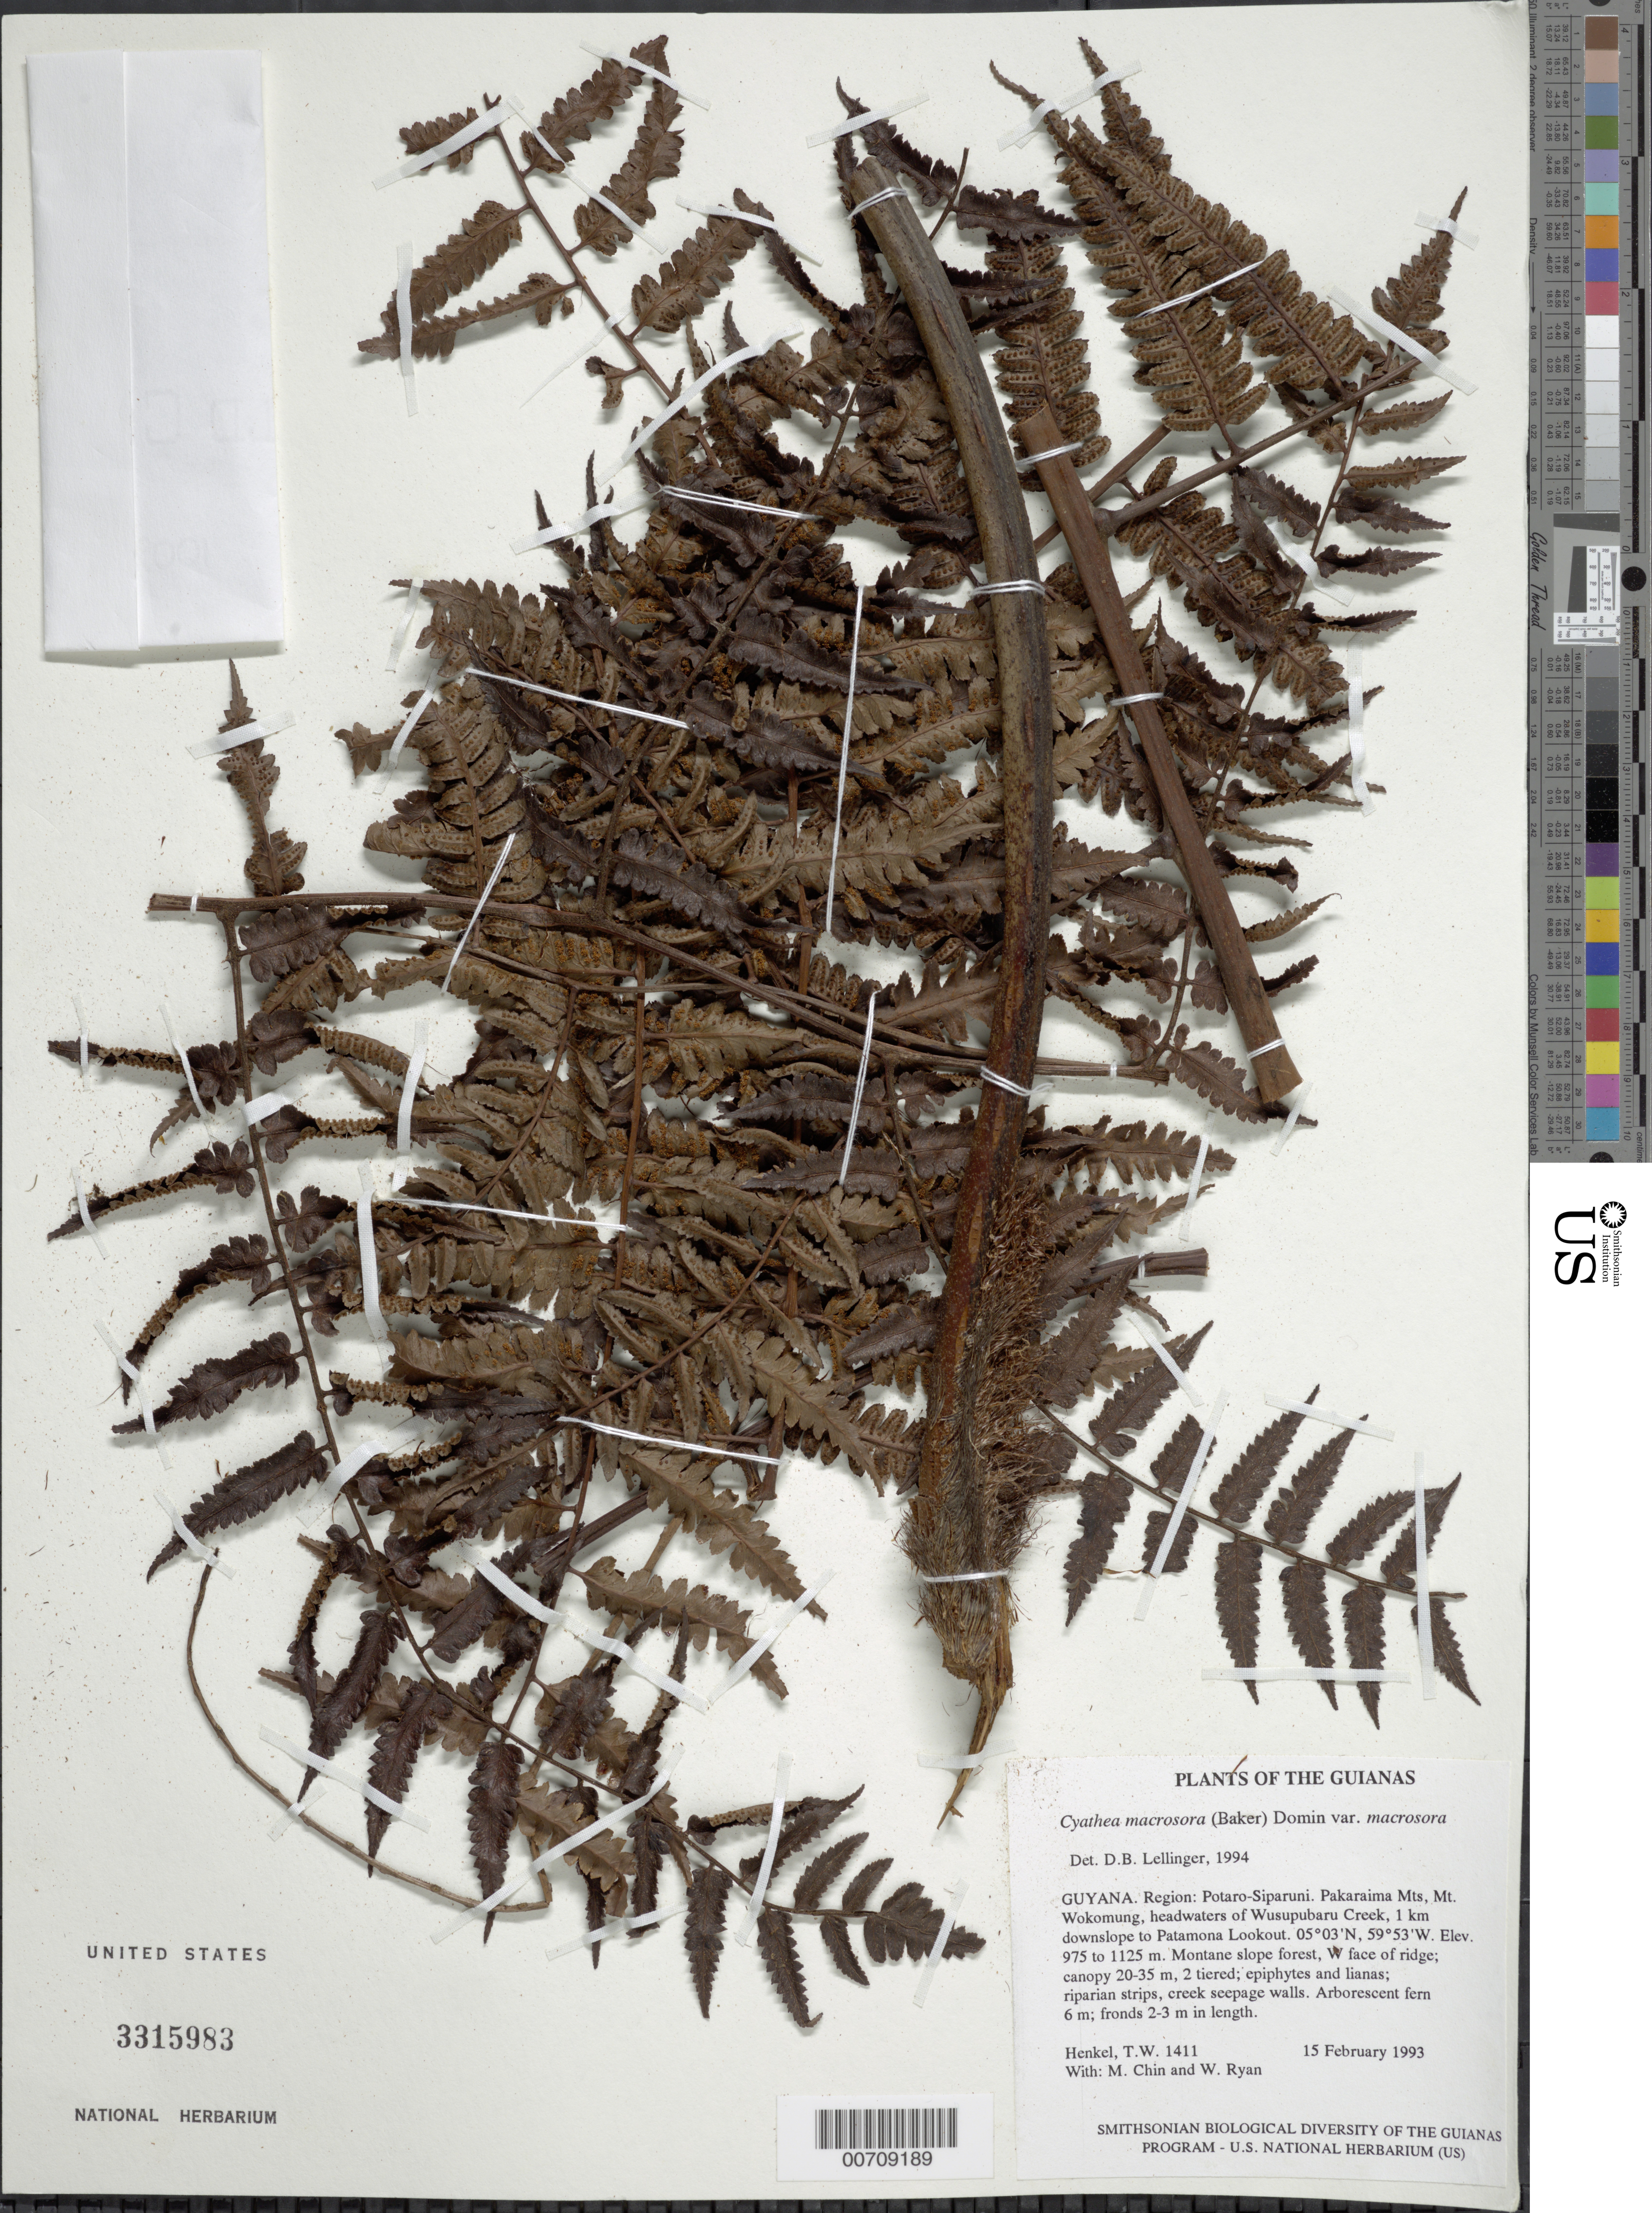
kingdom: Plantae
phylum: Tracheophyta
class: Polypodiopsida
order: Cyatheales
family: Cyatheaceae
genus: Cyathea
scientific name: Cyathea macrosora var. macrosora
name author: (Baker) Domin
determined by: Lellinger, David B., (BOT), Smithsonian Institution - National Museum of Natural History (UNITED STATES)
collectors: T. Henkel, M. Chin & W. Ryan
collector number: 1411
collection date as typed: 15 February 1993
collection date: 1993-02-15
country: Guyana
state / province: Potaro-Siparuni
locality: Pakaraima Mts, Mt. Wokomung, headwaters of Wusupubaru Creek, 1 km downslope to Patamona Lookout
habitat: Montane slope forest, W face of ridge; canopy 20-35 m, 2 tiered; epiphytes and lianas; riparian strips, creek seepage walls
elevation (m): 975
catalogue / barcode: US 3315983